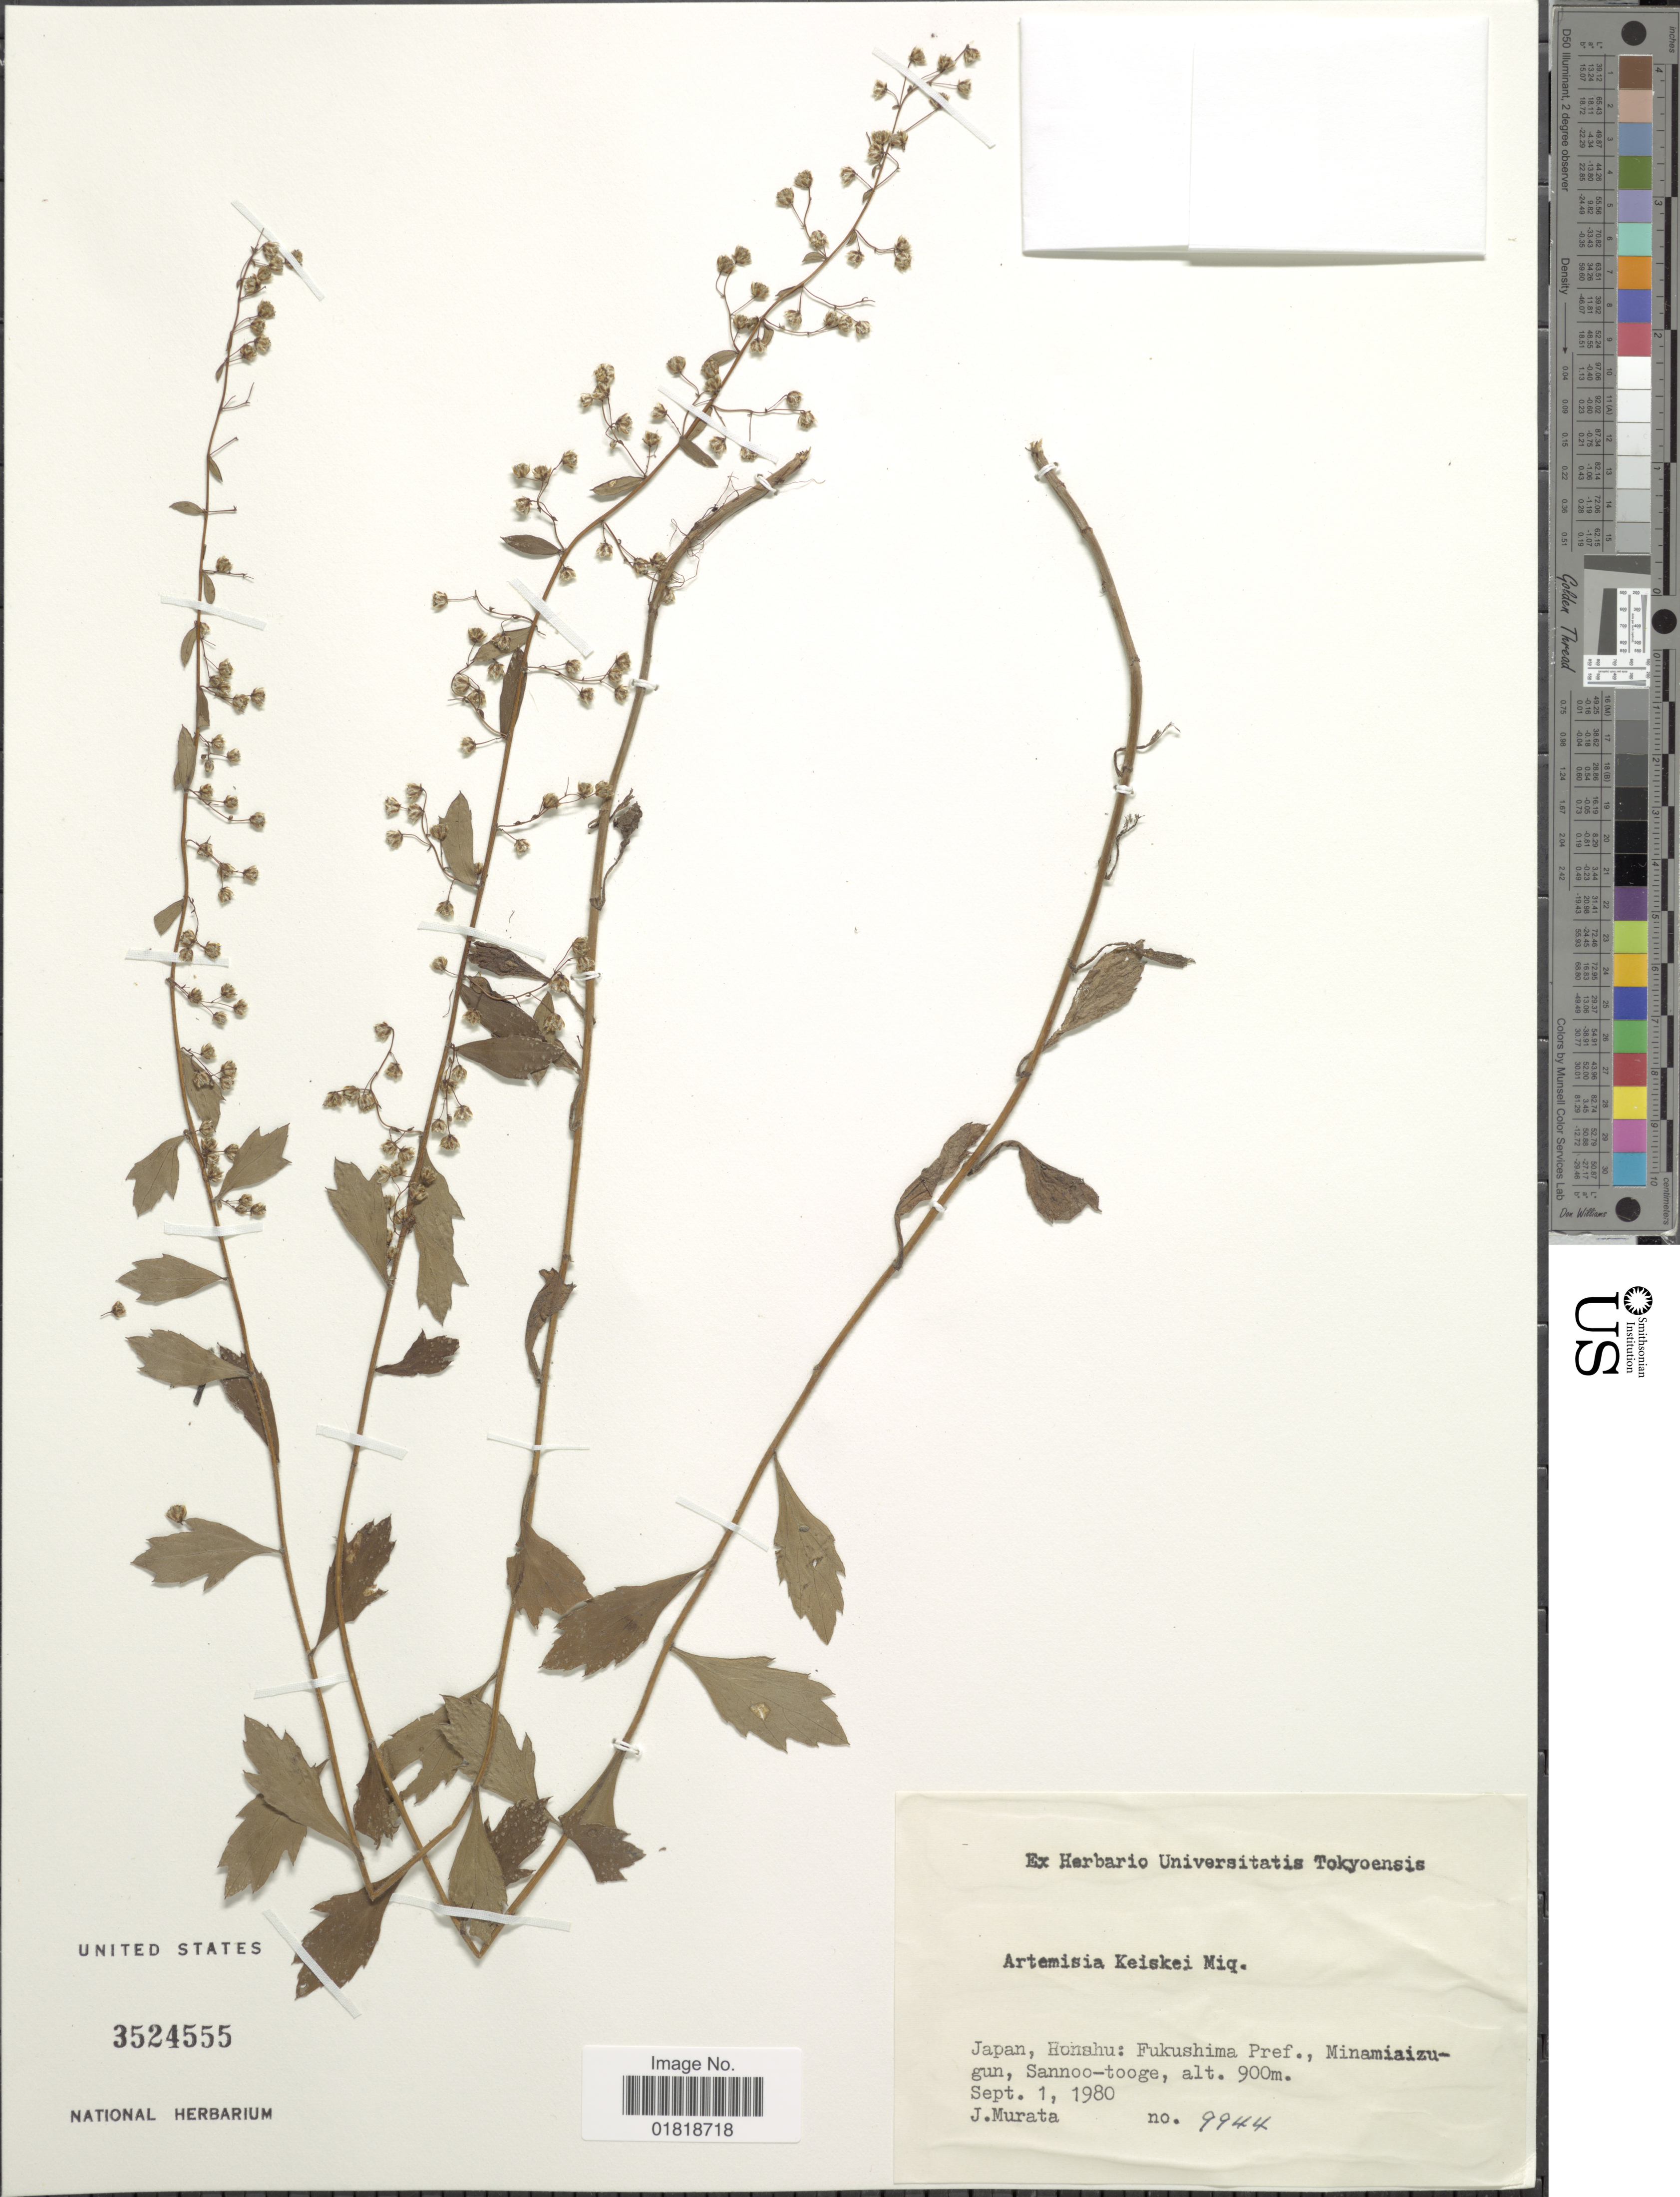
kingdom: Plantae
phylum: Tracheophyta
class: Magnoliopsida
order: Asterales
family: Asteraceae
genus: Artemisia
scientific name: Artemisia keiskeana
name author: Miq.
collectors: J. Murata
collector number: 9944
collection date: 1980-09-01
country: Japan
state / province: Hukusima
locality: Honshu, Minamiaizugun, Sannoo-tooge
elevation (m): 900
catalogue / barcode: US 3524555